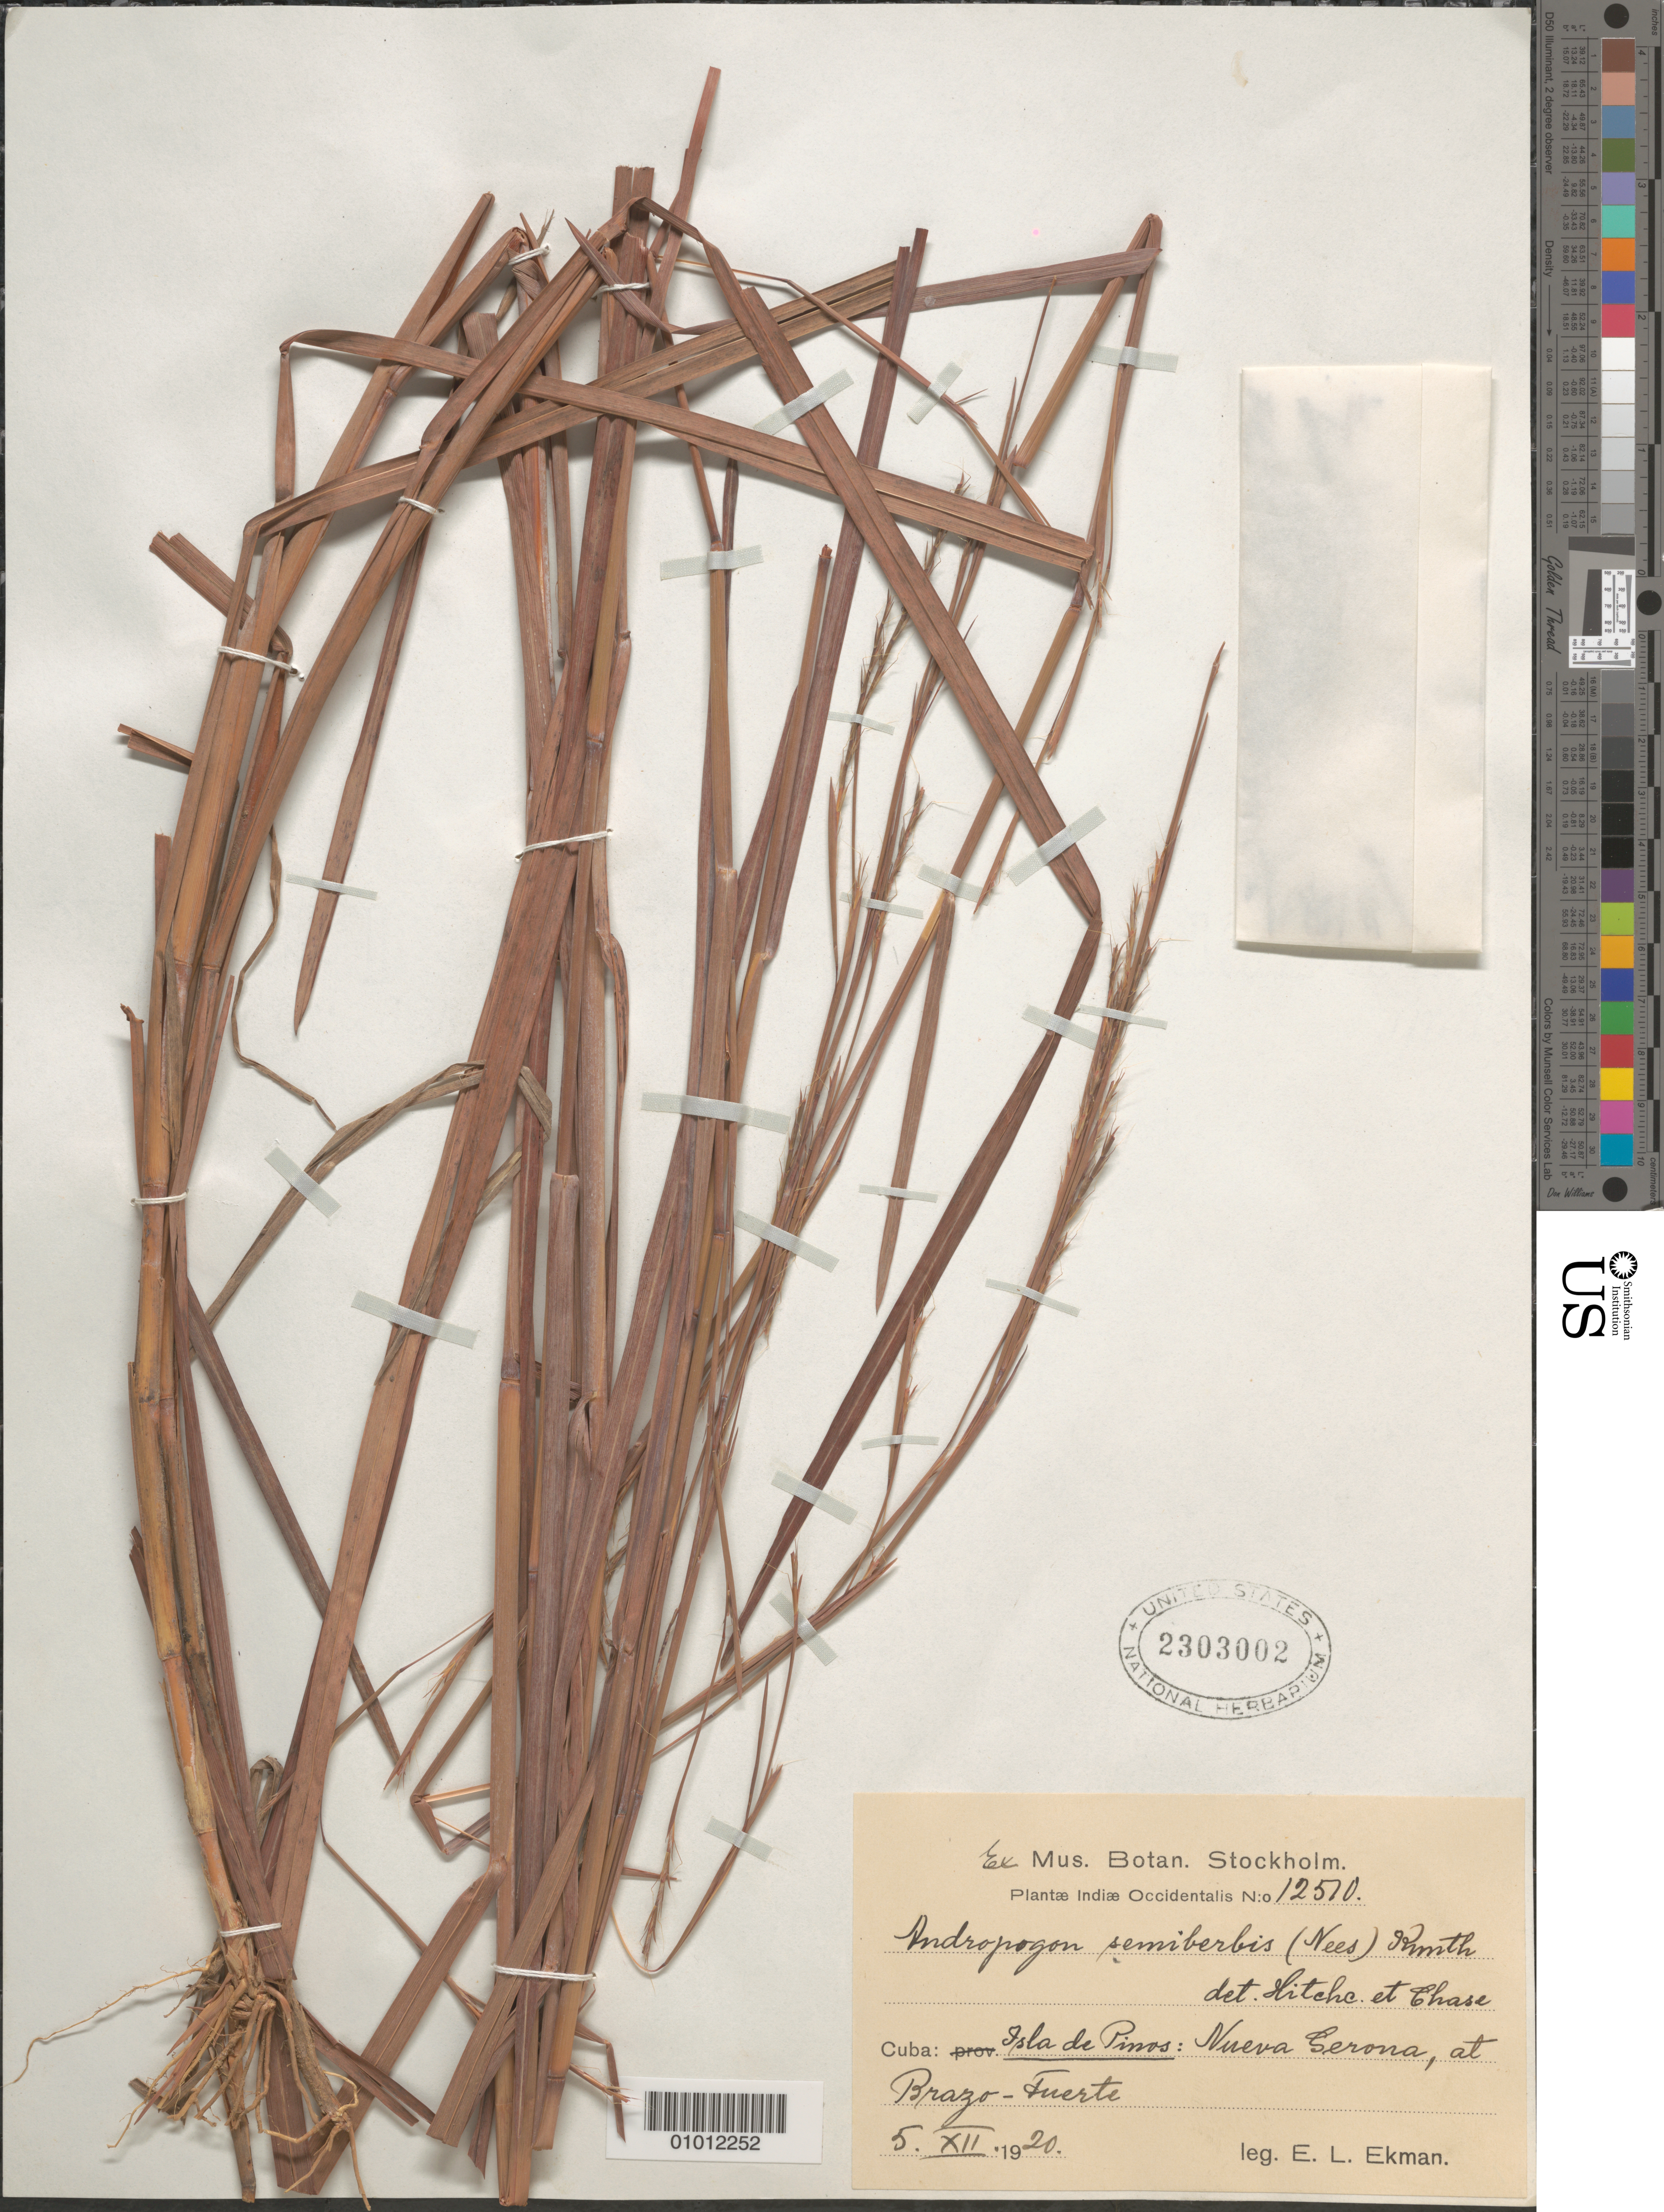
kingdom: Plantae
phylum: Tracheophyta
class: Liliopsida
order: Poales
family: Poaceae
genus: Schizachyrium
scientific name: Schizachyrium sanguineum var. sanguineum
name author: (Retz.) Alston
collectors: E. L. Ekman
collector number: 12510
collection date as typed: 05 Dec 1920 or 12 May 1920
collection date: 1920-05-12 or 1920-12-05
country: Cuba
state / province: Isla de la Juventud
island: Isla de la Juventud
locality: Nueva Serona, at Brazo-Fuerte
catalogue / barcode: US 2303002